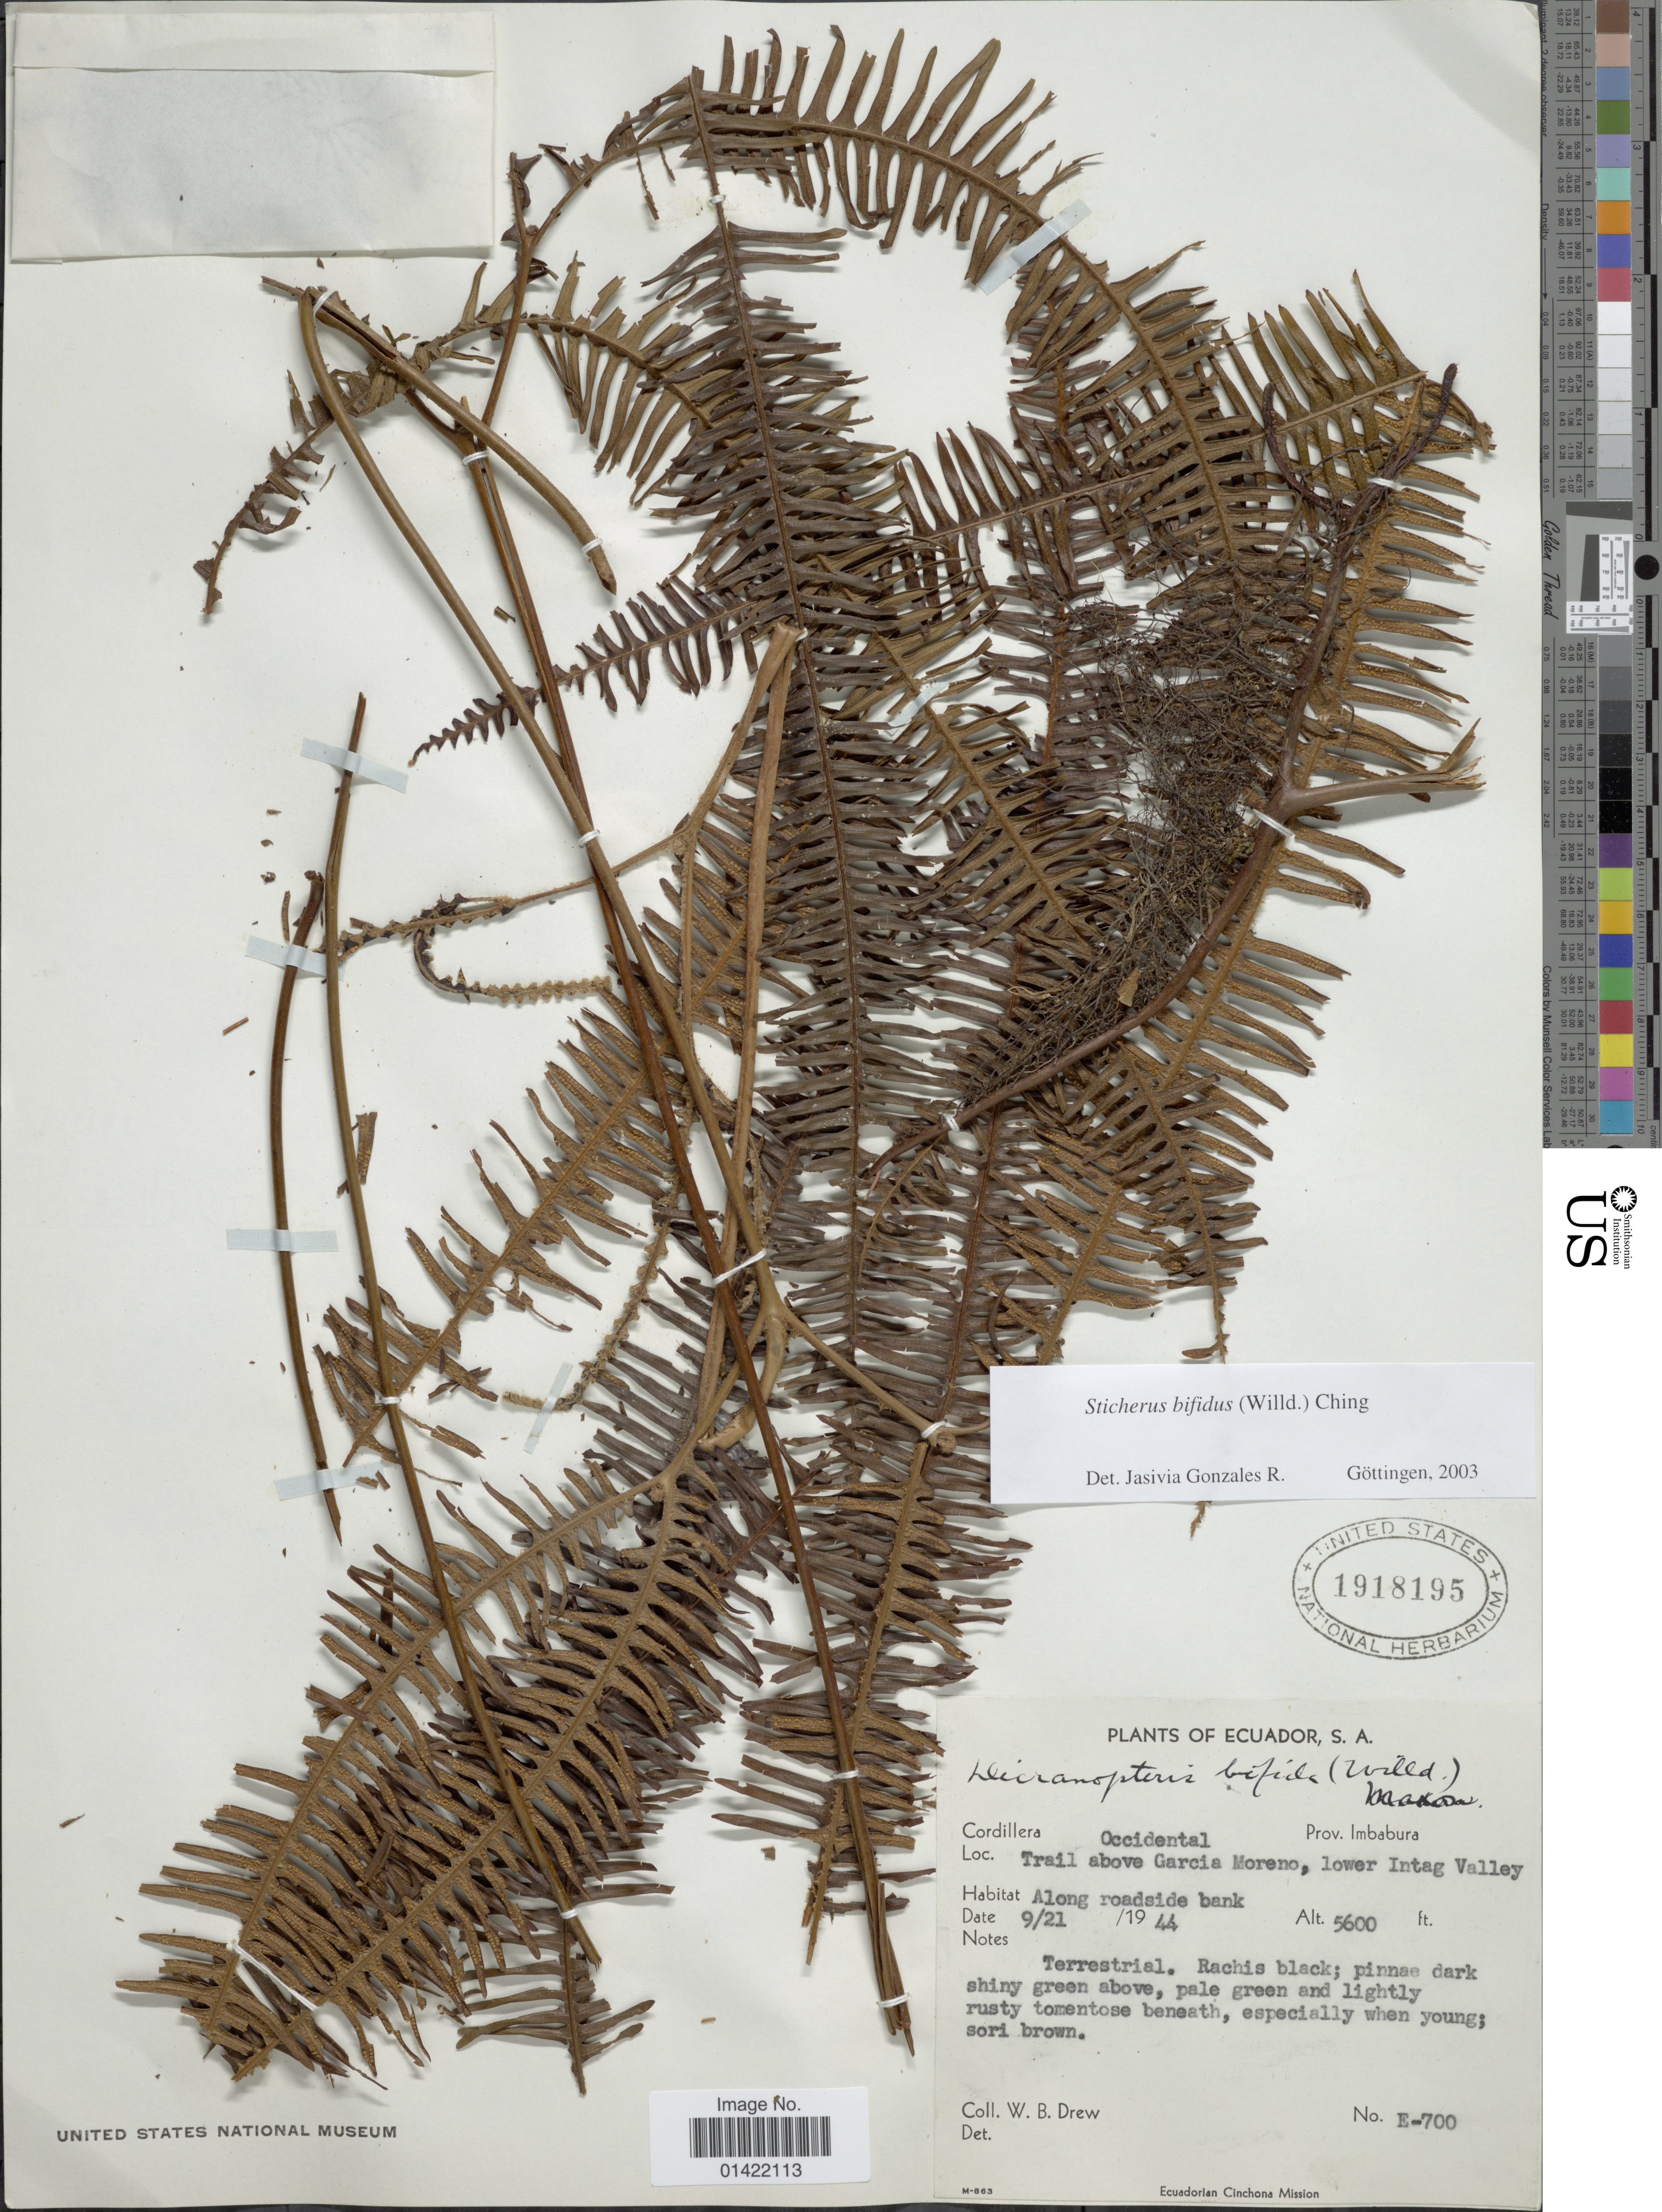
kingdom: Plantae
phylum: Tracheophyta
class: Polypodiopsida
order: Gleicheniales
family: Gleicheniaceae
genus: Sticherus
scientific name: Sticherus bifidus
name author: (Willd.) Ching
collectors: W. B. Drew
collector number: E-700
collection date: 1944-09-21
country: Ecuador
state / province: Imbabura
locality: Cordillera Occidental. Prov. Imbabura. Trail above Garcia Moreno, lower Intag Valley. Along roadside bank.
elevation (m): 1707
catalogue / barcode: US 1918195